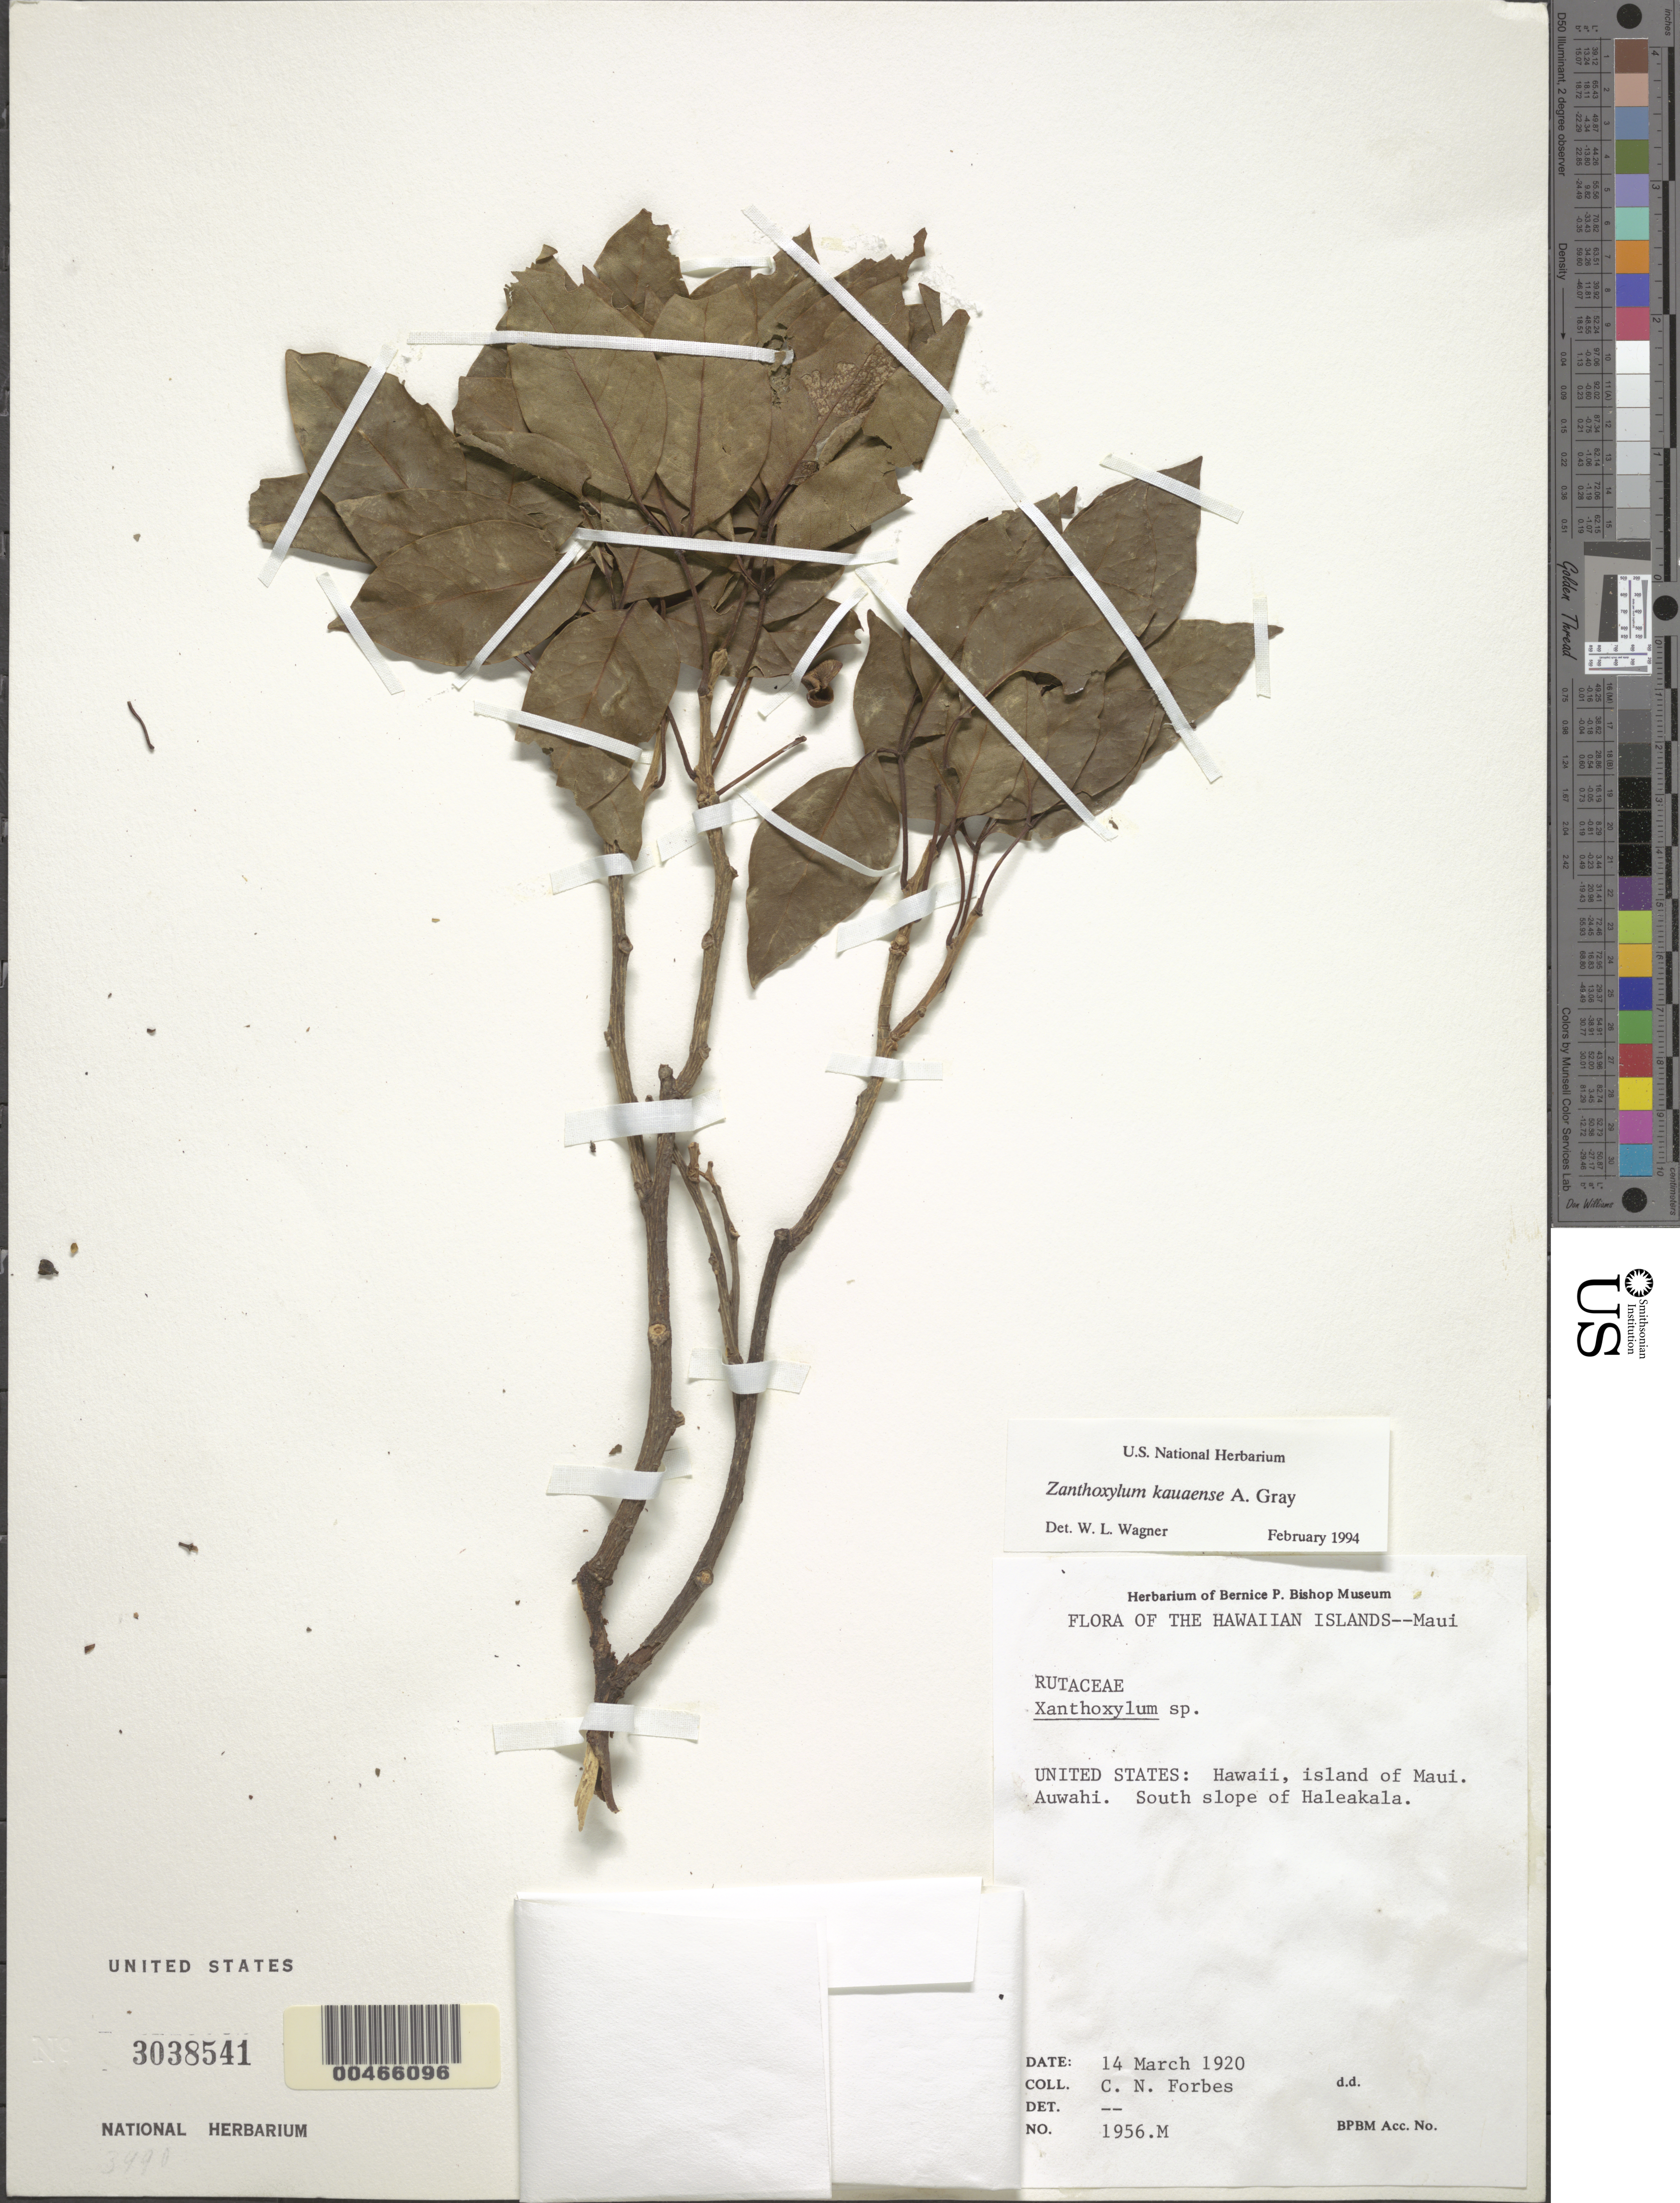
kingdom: Plantae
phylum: Tracheophyta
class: Magnoliopsida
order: Sapindales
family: Rutaceae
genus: Zanthoxylum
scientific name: Zanthoxylum kauaense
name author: A. Gray in Wilkes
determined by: Wagner, W. L., (BOT), Smithsonian Institution - National Museum of Natural History (UNITED STATES)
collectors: C. N. Forbes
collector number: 1956.M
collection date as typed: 14 Mar 1920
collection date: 1920-03-14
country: United States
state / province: Hawaii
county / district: Maui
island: Maui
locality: East Maui, S slope of Haleakala, Auwahi.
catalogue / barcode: US 3038541